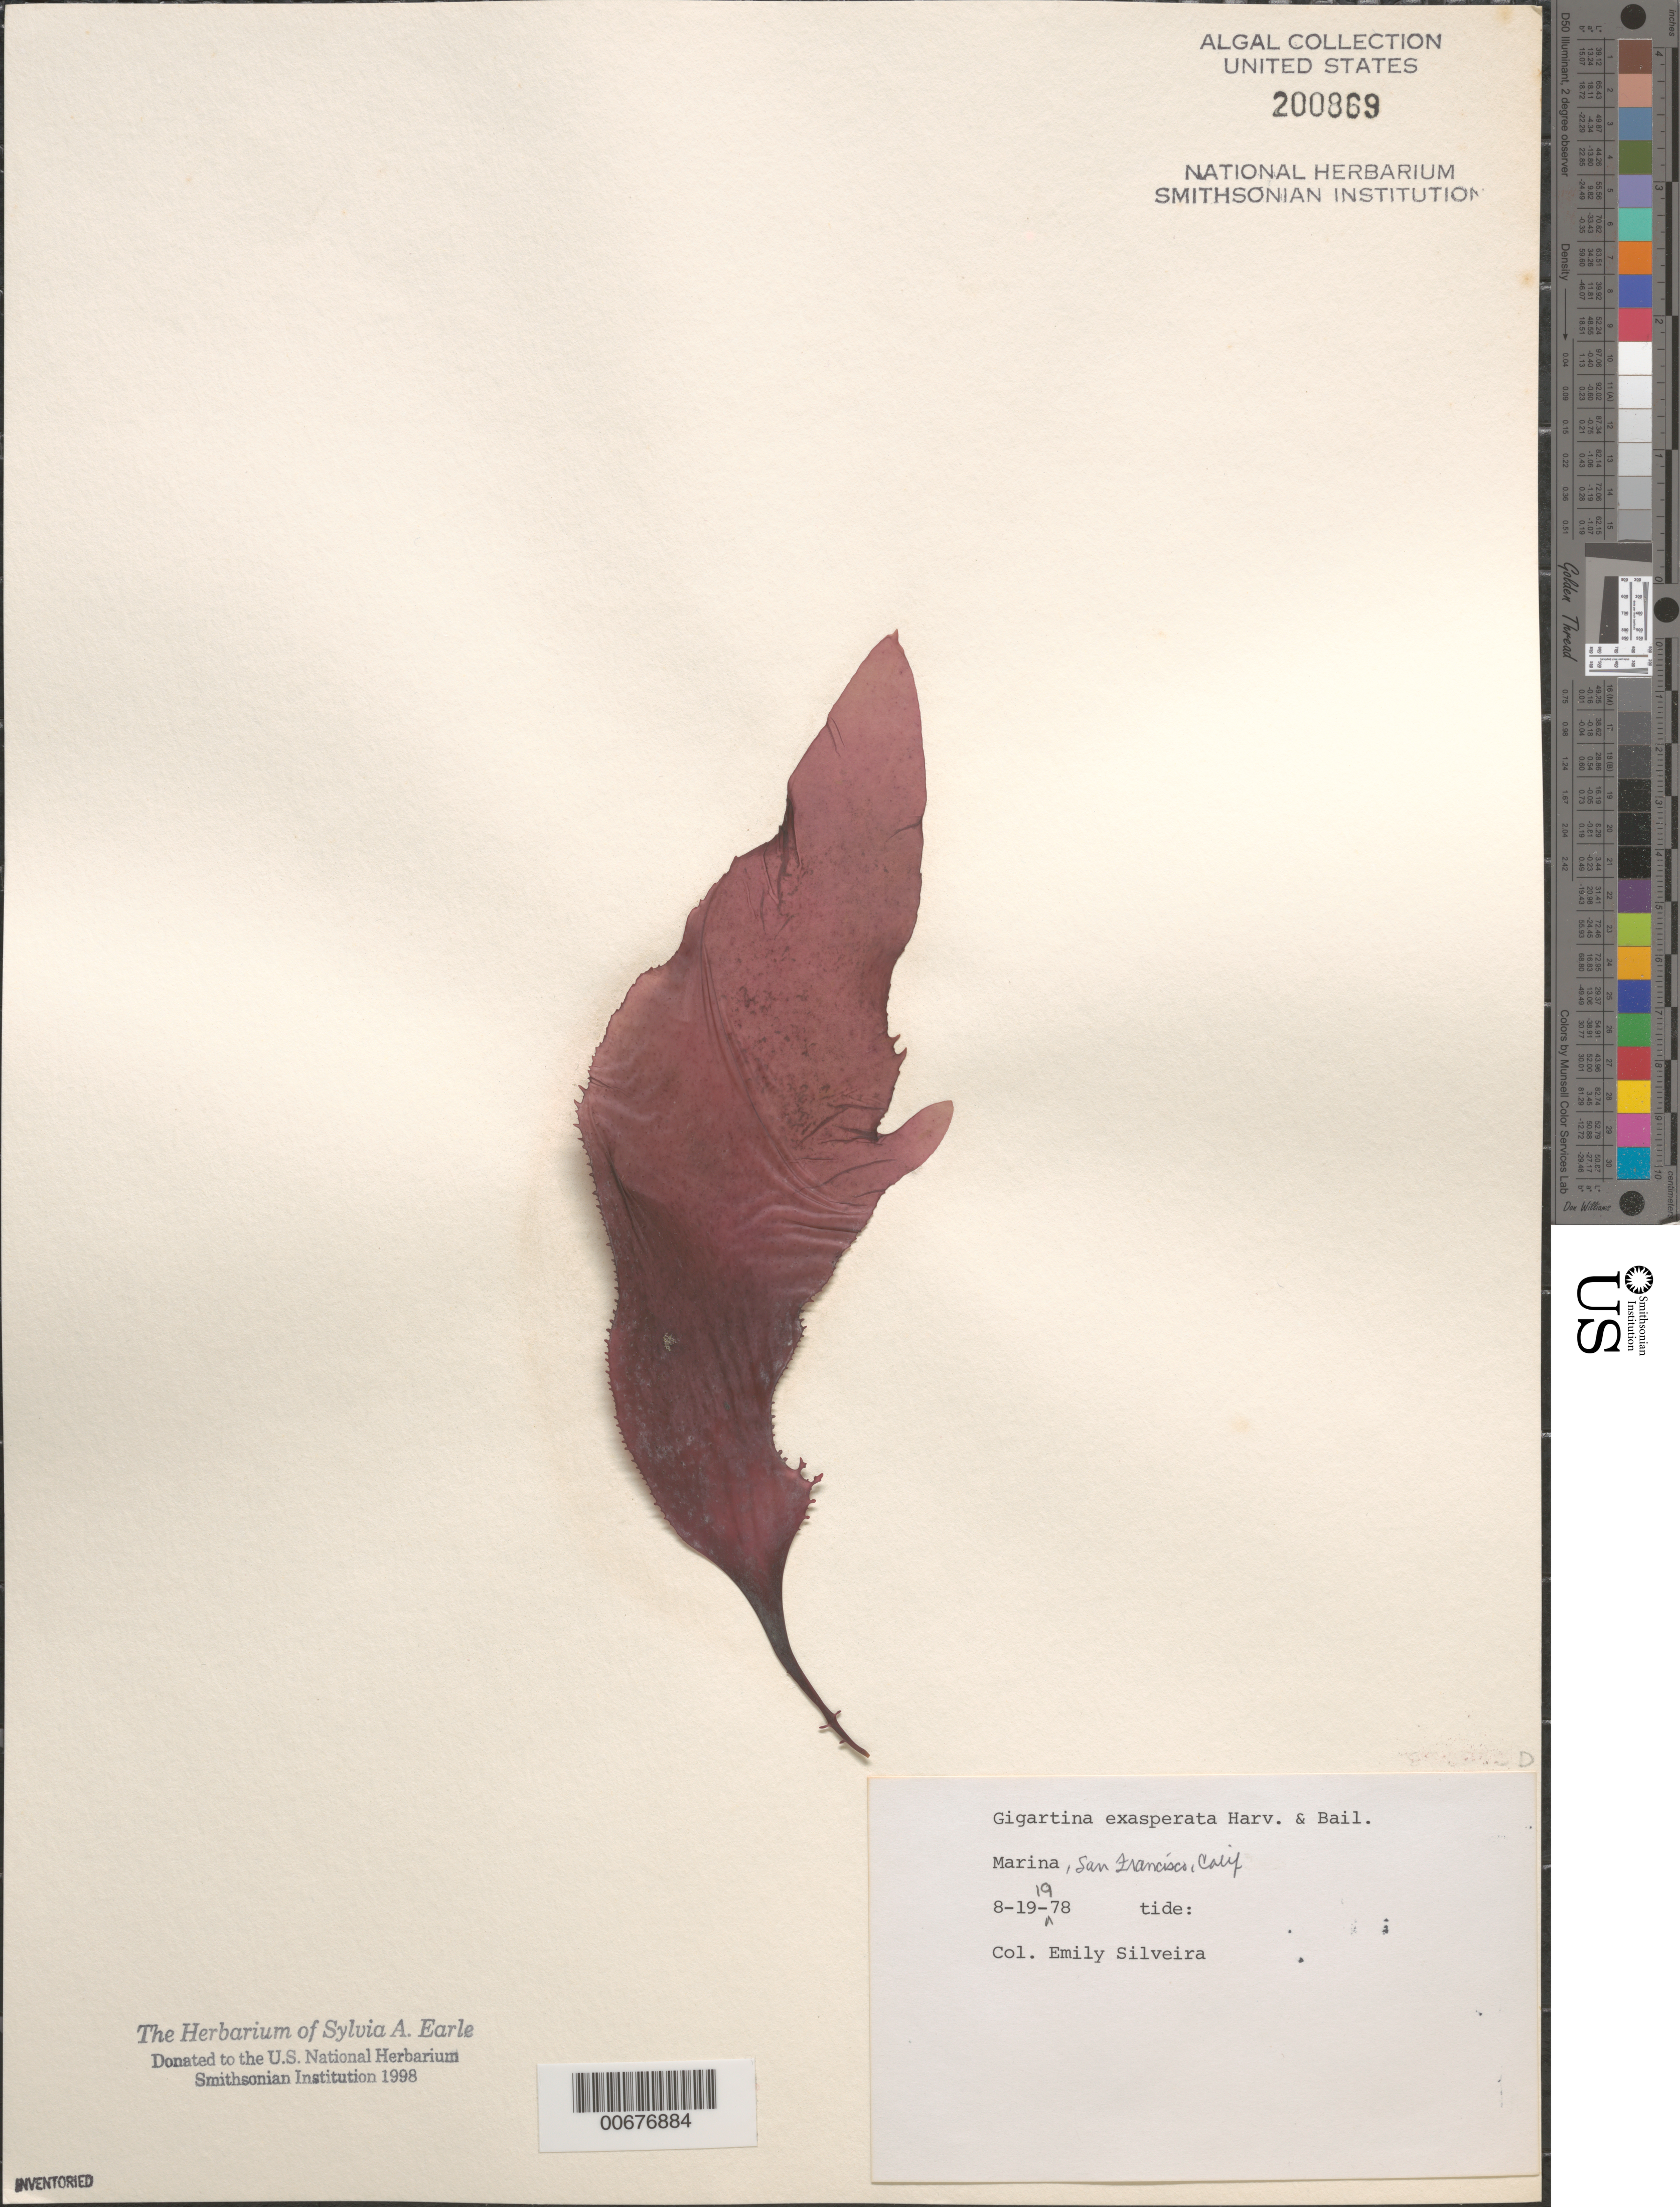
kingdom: Plantae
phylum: Rhodophyta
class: Florideophyceae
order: Gigartinales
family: Gigartinaceae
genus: Chondracanthus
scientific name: Chondracanthus exasperatus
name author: (Harv. & J. Bailey) J.R. Hughey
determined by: Algae name updating Project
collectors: E. A. Silveira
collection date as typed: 19 Aug 1978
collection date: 1978-08-19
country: United States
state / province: California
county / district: San Francisco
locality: San Francisco, marina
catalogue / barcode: US 200869